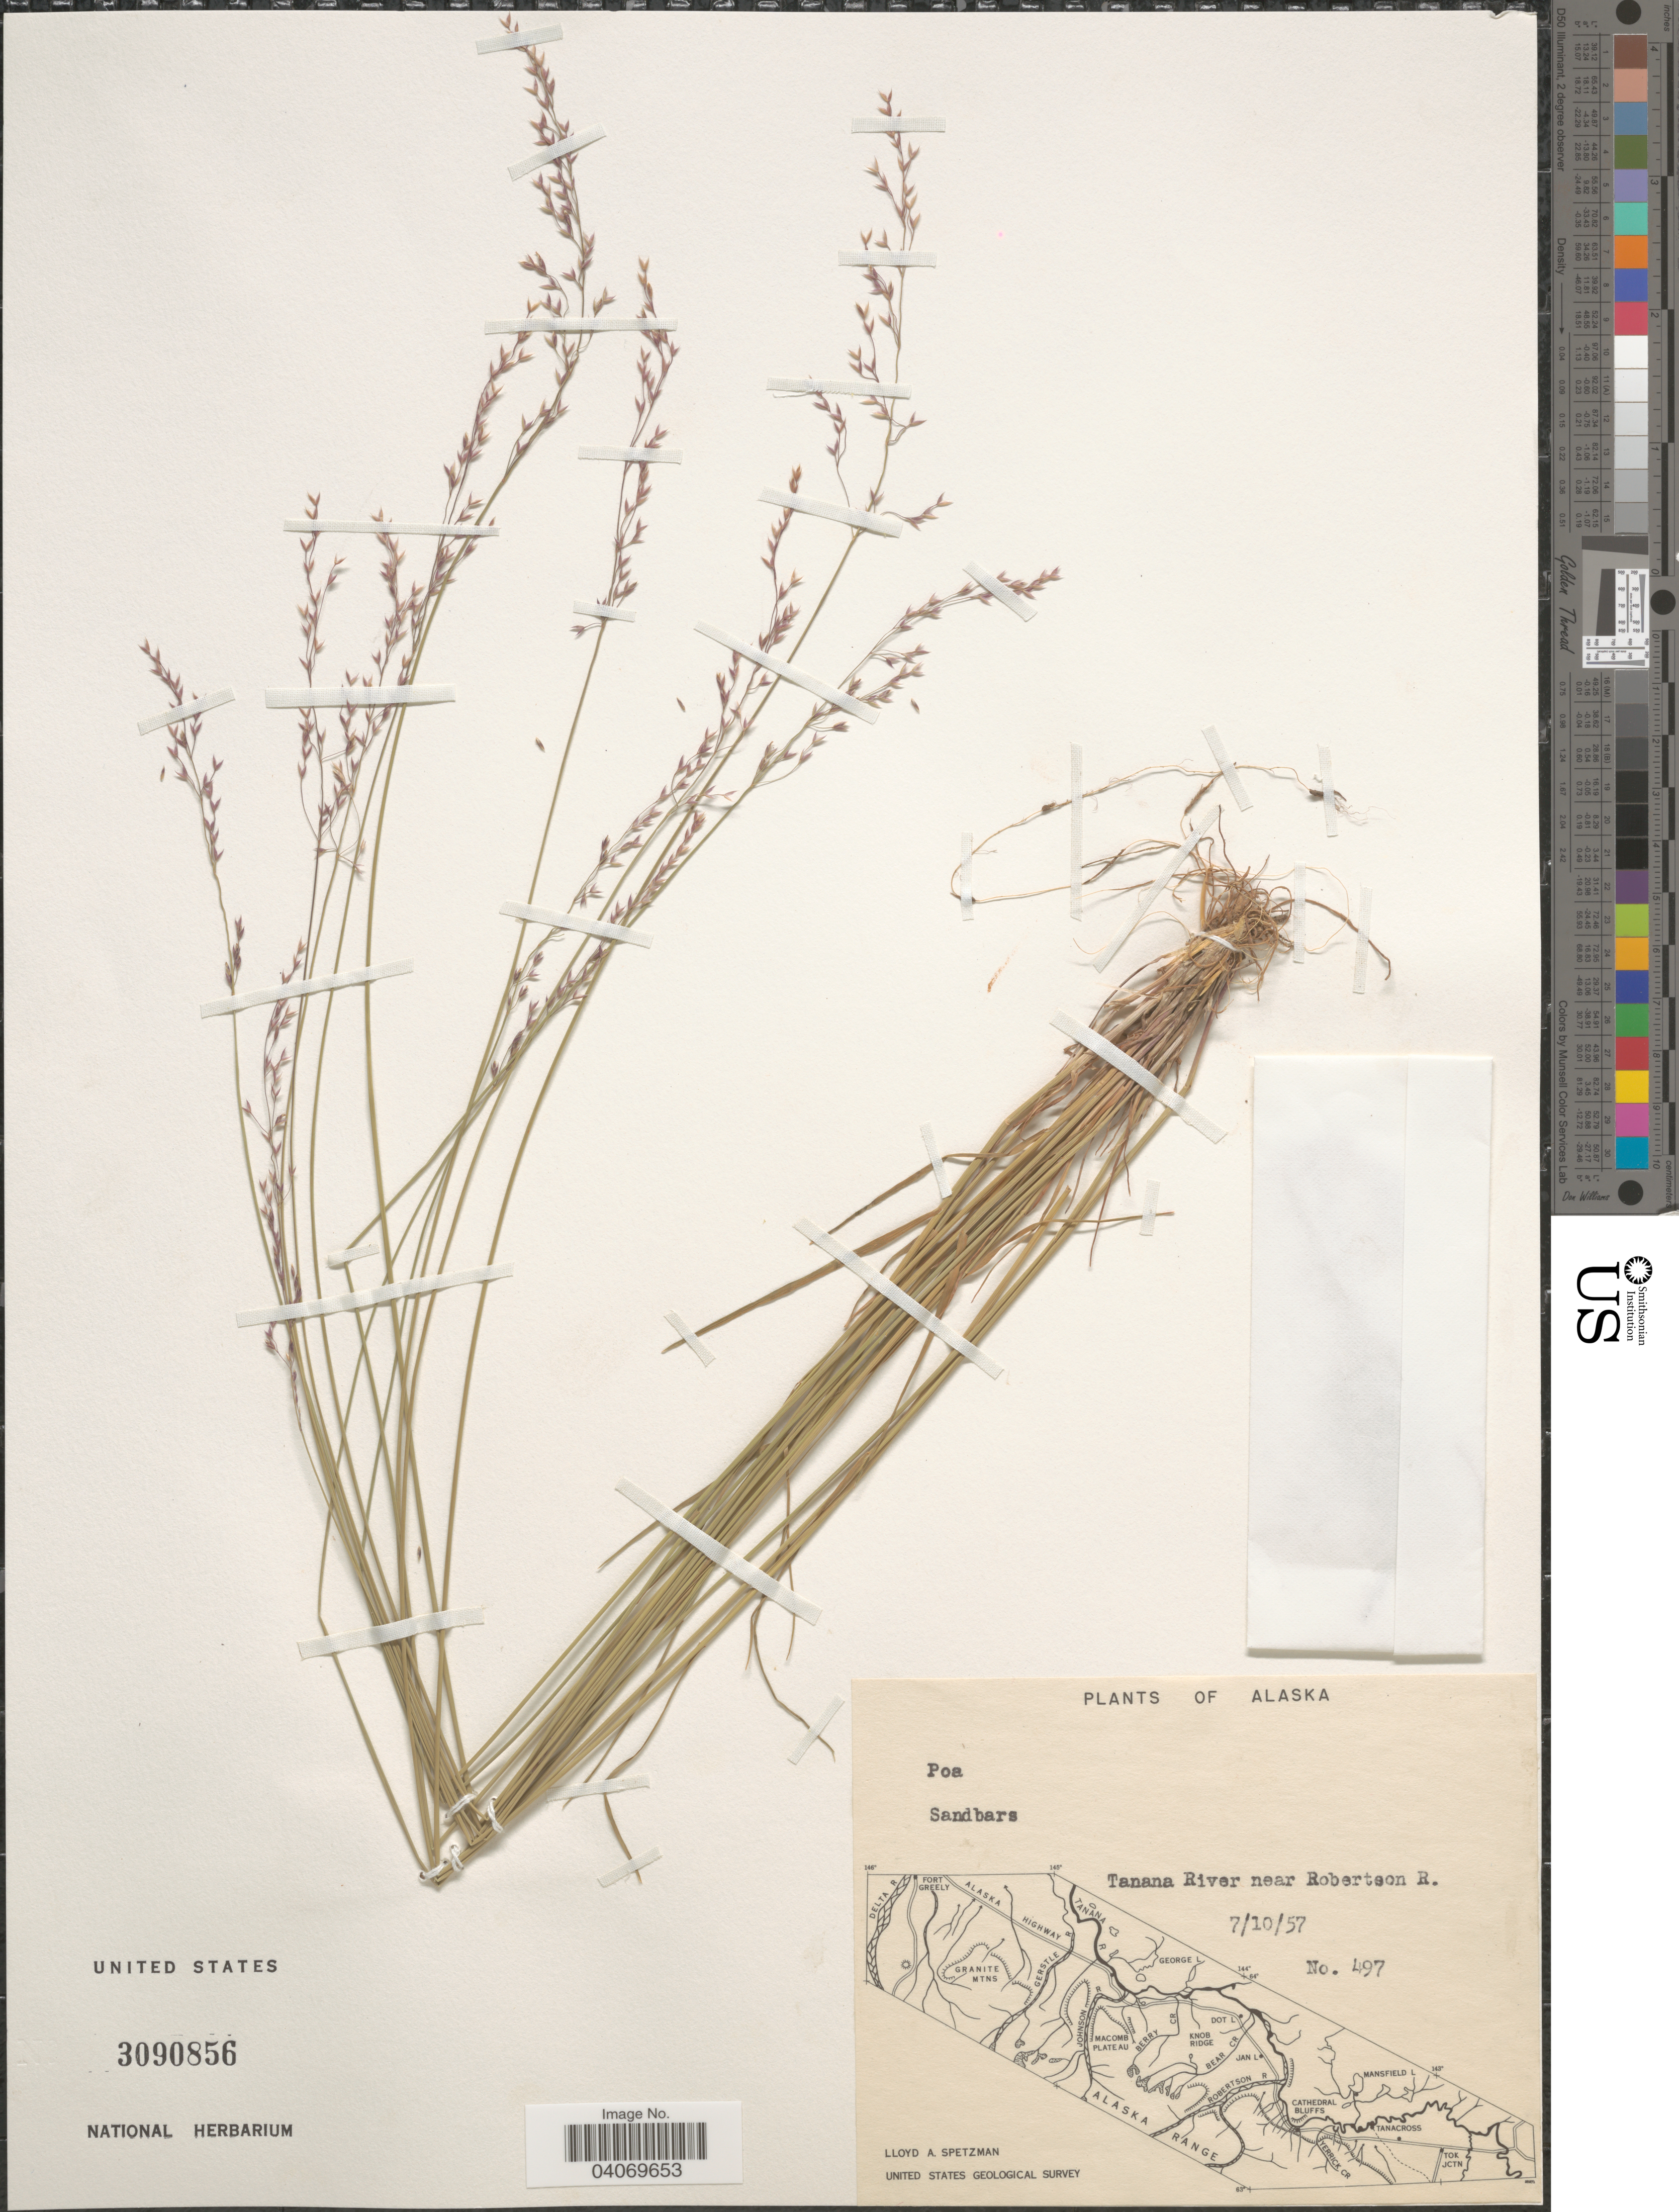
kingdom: Plantae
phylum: Tracheophyta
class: Liliopsida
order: Poales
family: Poaceae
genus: Poa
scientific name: Poa sp.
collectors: L. Spetzman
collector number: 497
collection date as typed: Transcribed d/m/y: 10/7/57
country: United States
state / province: Alaska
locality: Tanana River near Robertson R. United States Geological Survey.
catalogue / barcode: US 3090856